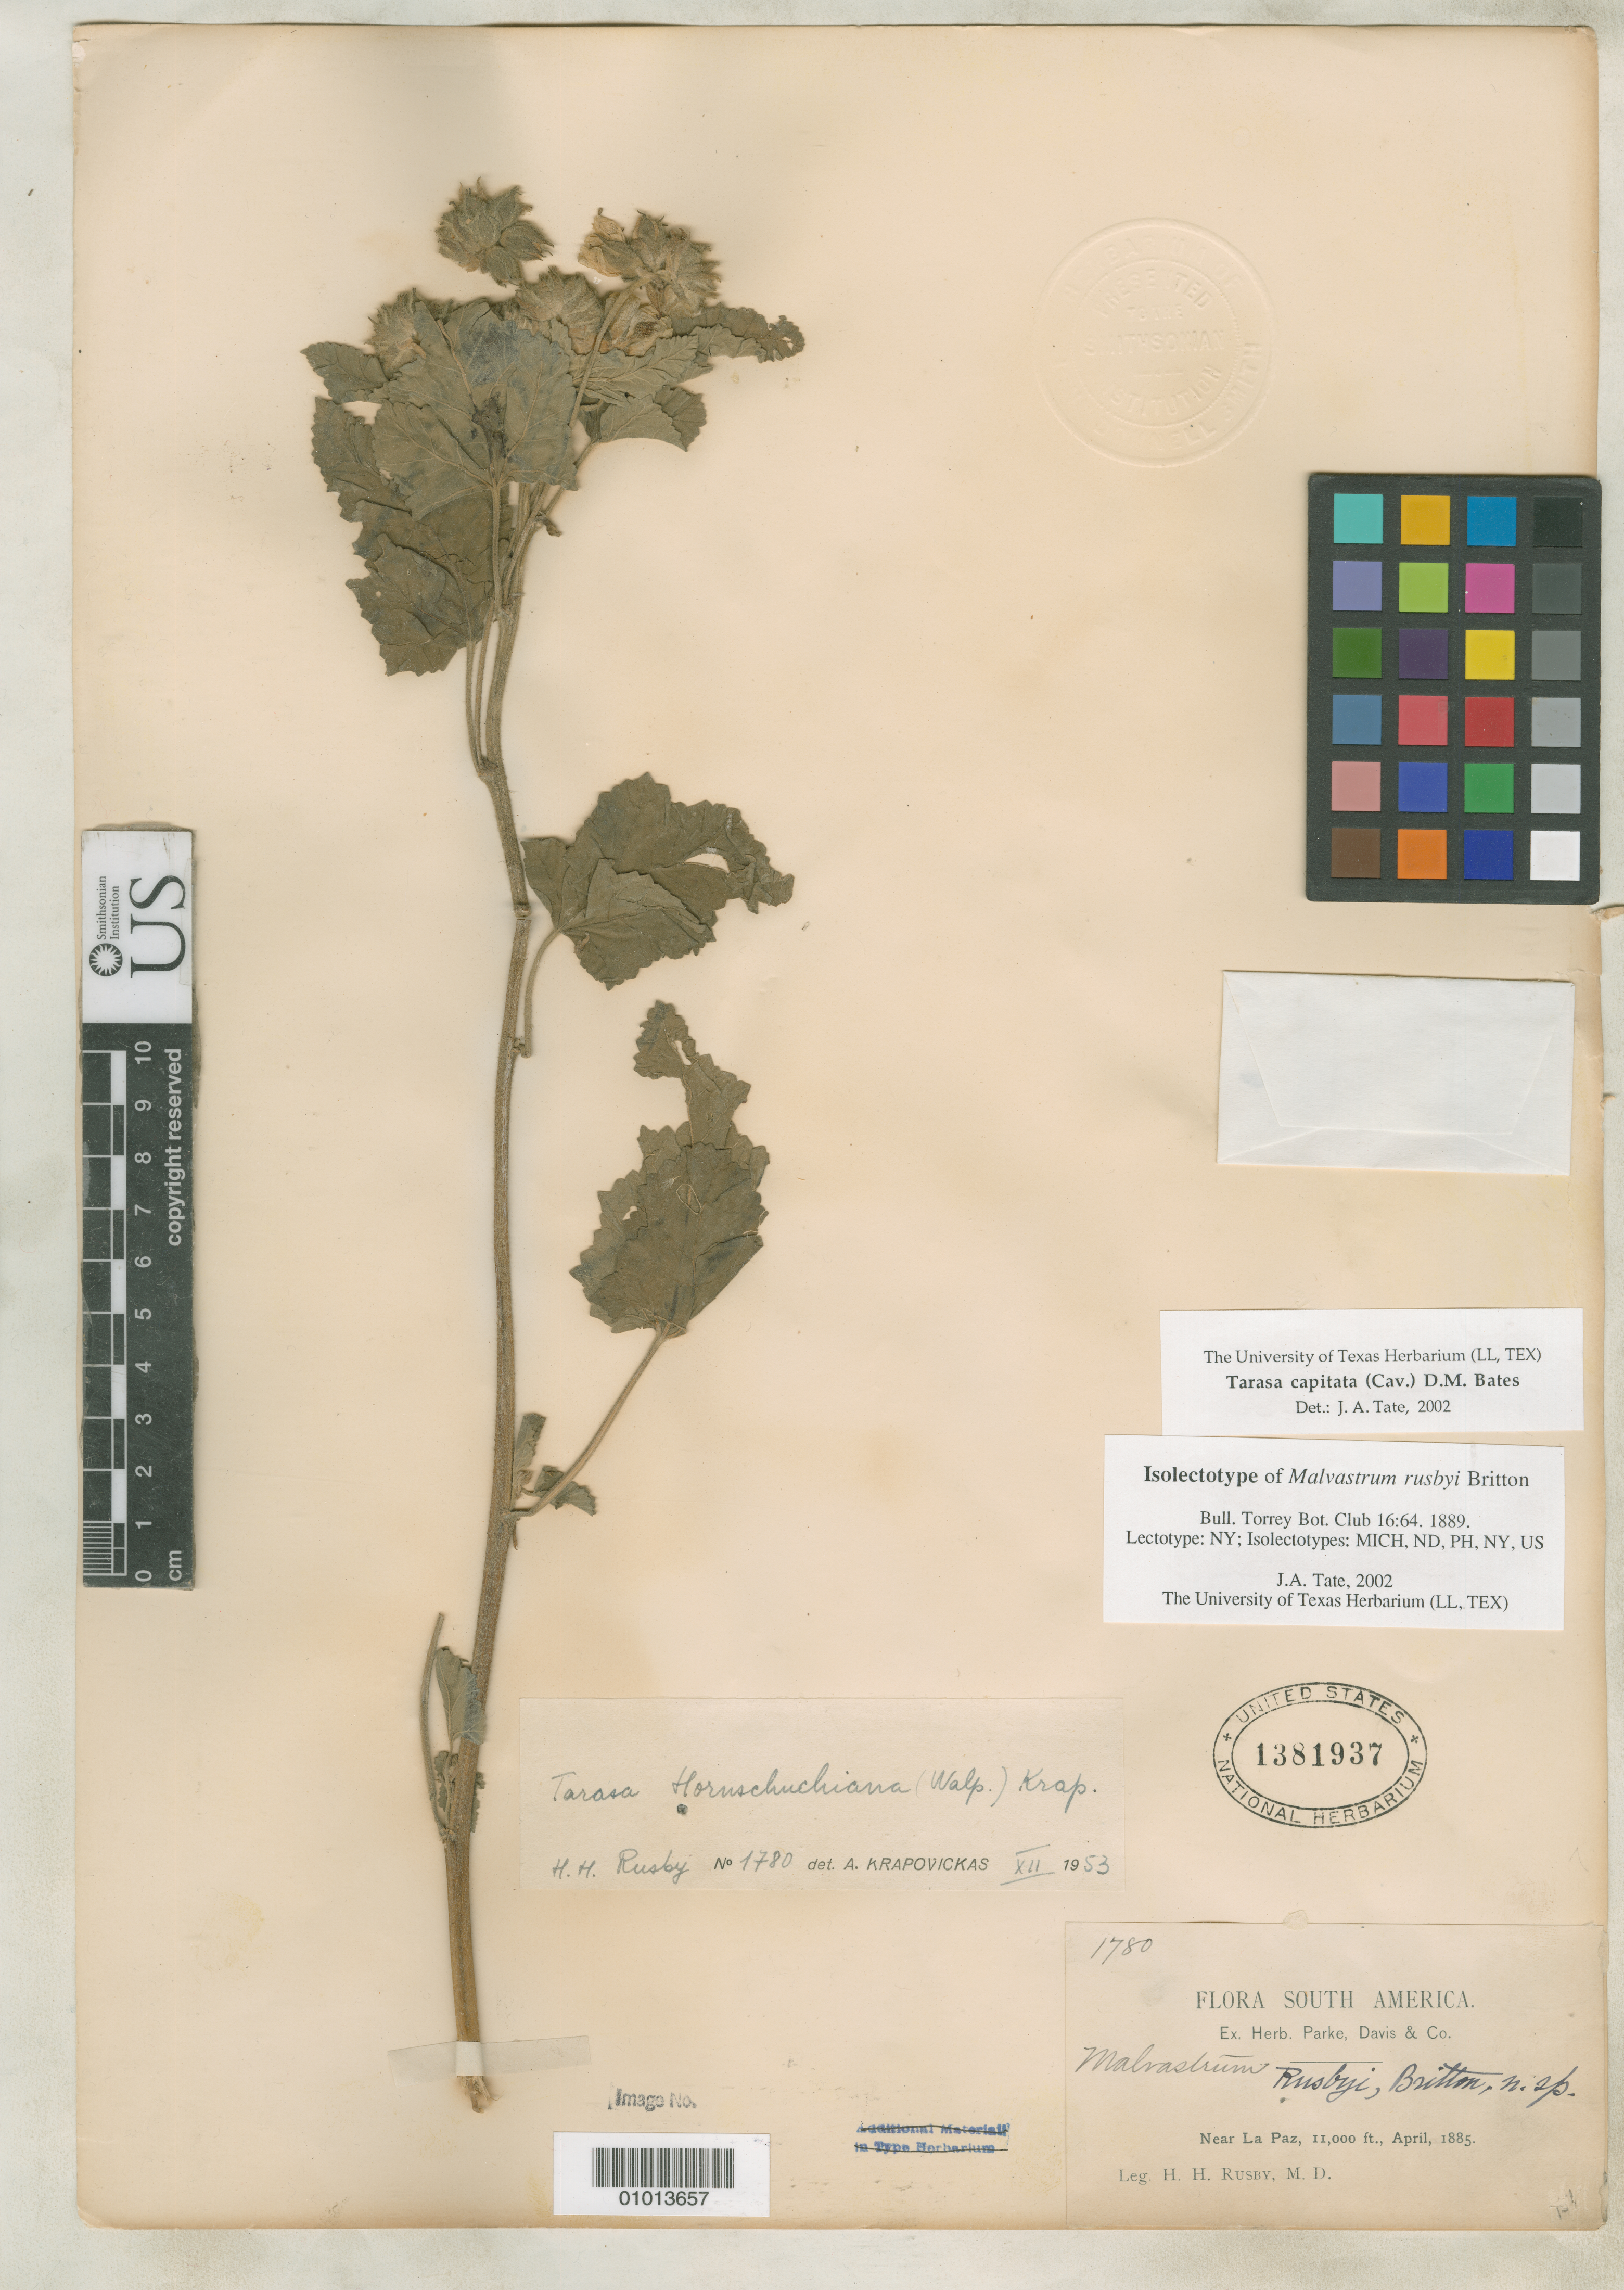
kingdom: Plantae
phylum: Tracheophyta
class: Magnoliopsida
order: Malvales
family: Malvaceae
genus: Malvastrum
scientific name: Malvastrum rusbyi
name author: Britton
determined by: Tate, J. A.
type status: Isolectotype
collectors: H. H. Rusby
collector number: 1780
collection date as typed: Apr 1885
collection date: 1885-04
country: Bolivia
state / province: La Paz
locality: Near La Paz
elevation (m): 3353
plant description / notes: Specimen ex John Donnell Smith herbarium.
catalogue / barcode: US 1381937